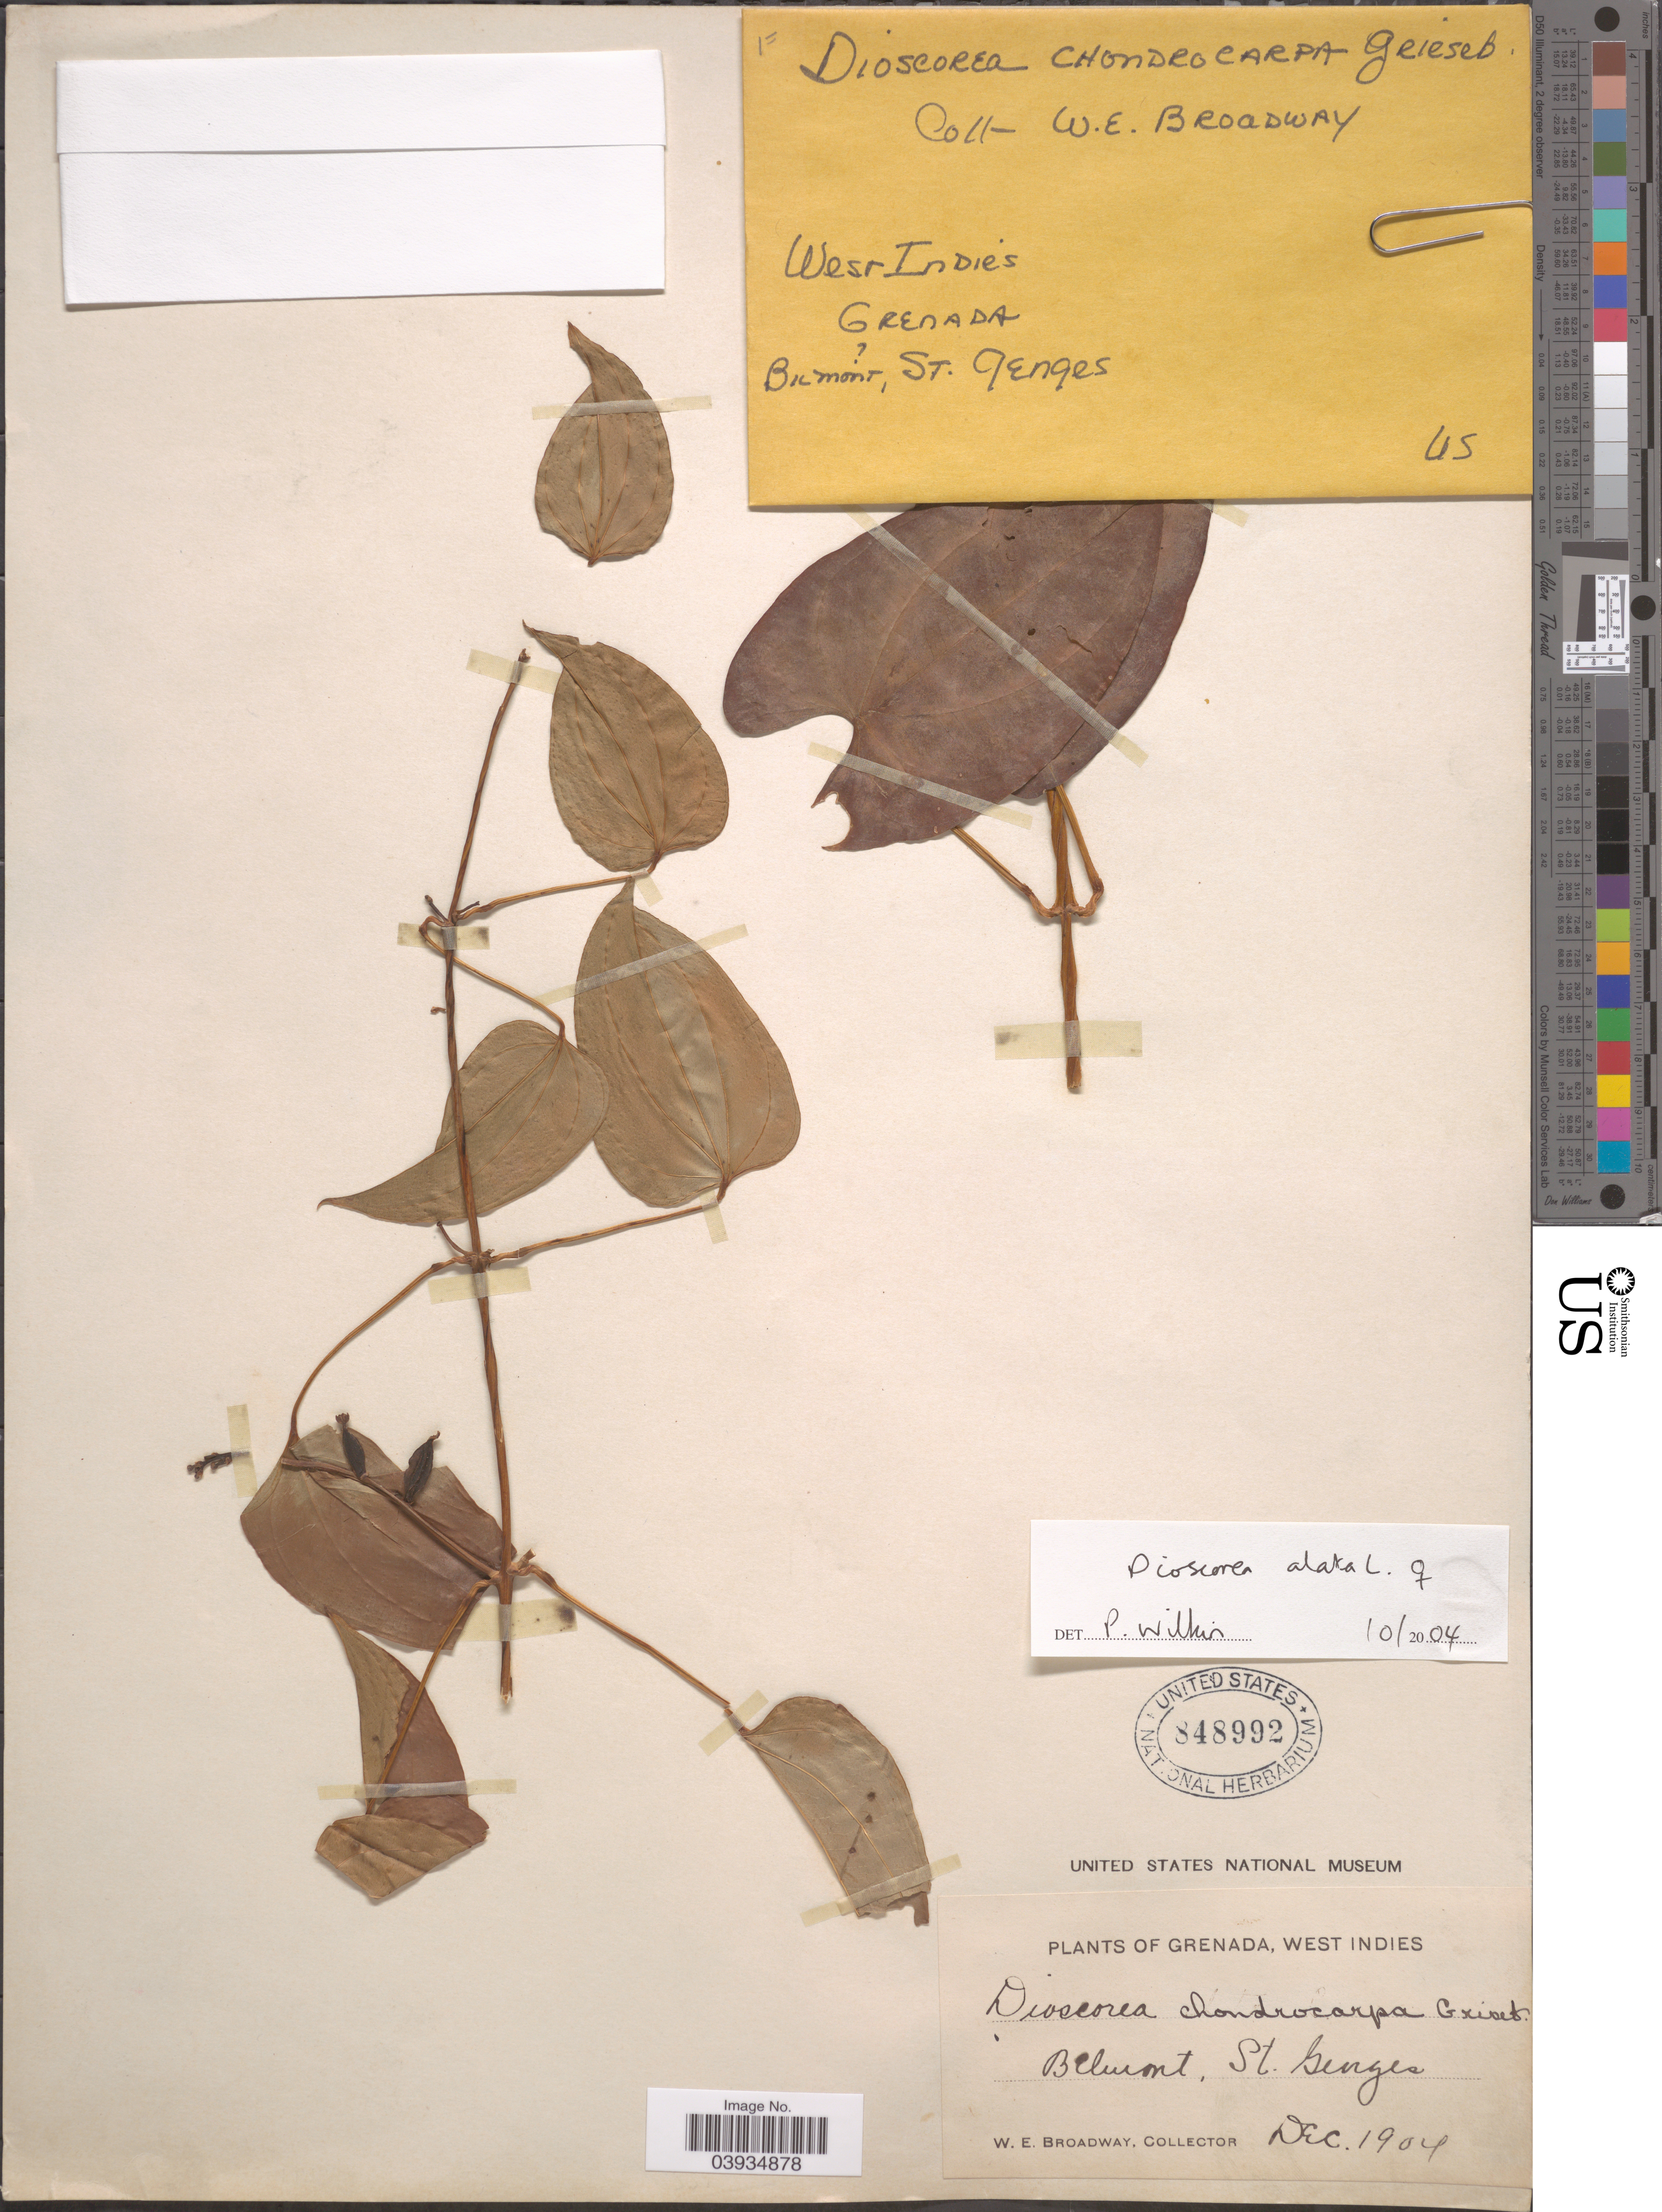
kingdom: Plantae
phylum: Tracheophyta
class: Liliopsida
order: Dioscoreales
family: Dioscoreaceae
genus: Dioscorea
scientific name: Dioscorea alata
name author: L.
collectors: W. E. Broadway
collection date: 1904-12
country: Grenada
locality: Belmont, St. George's.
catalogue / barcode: US 848992